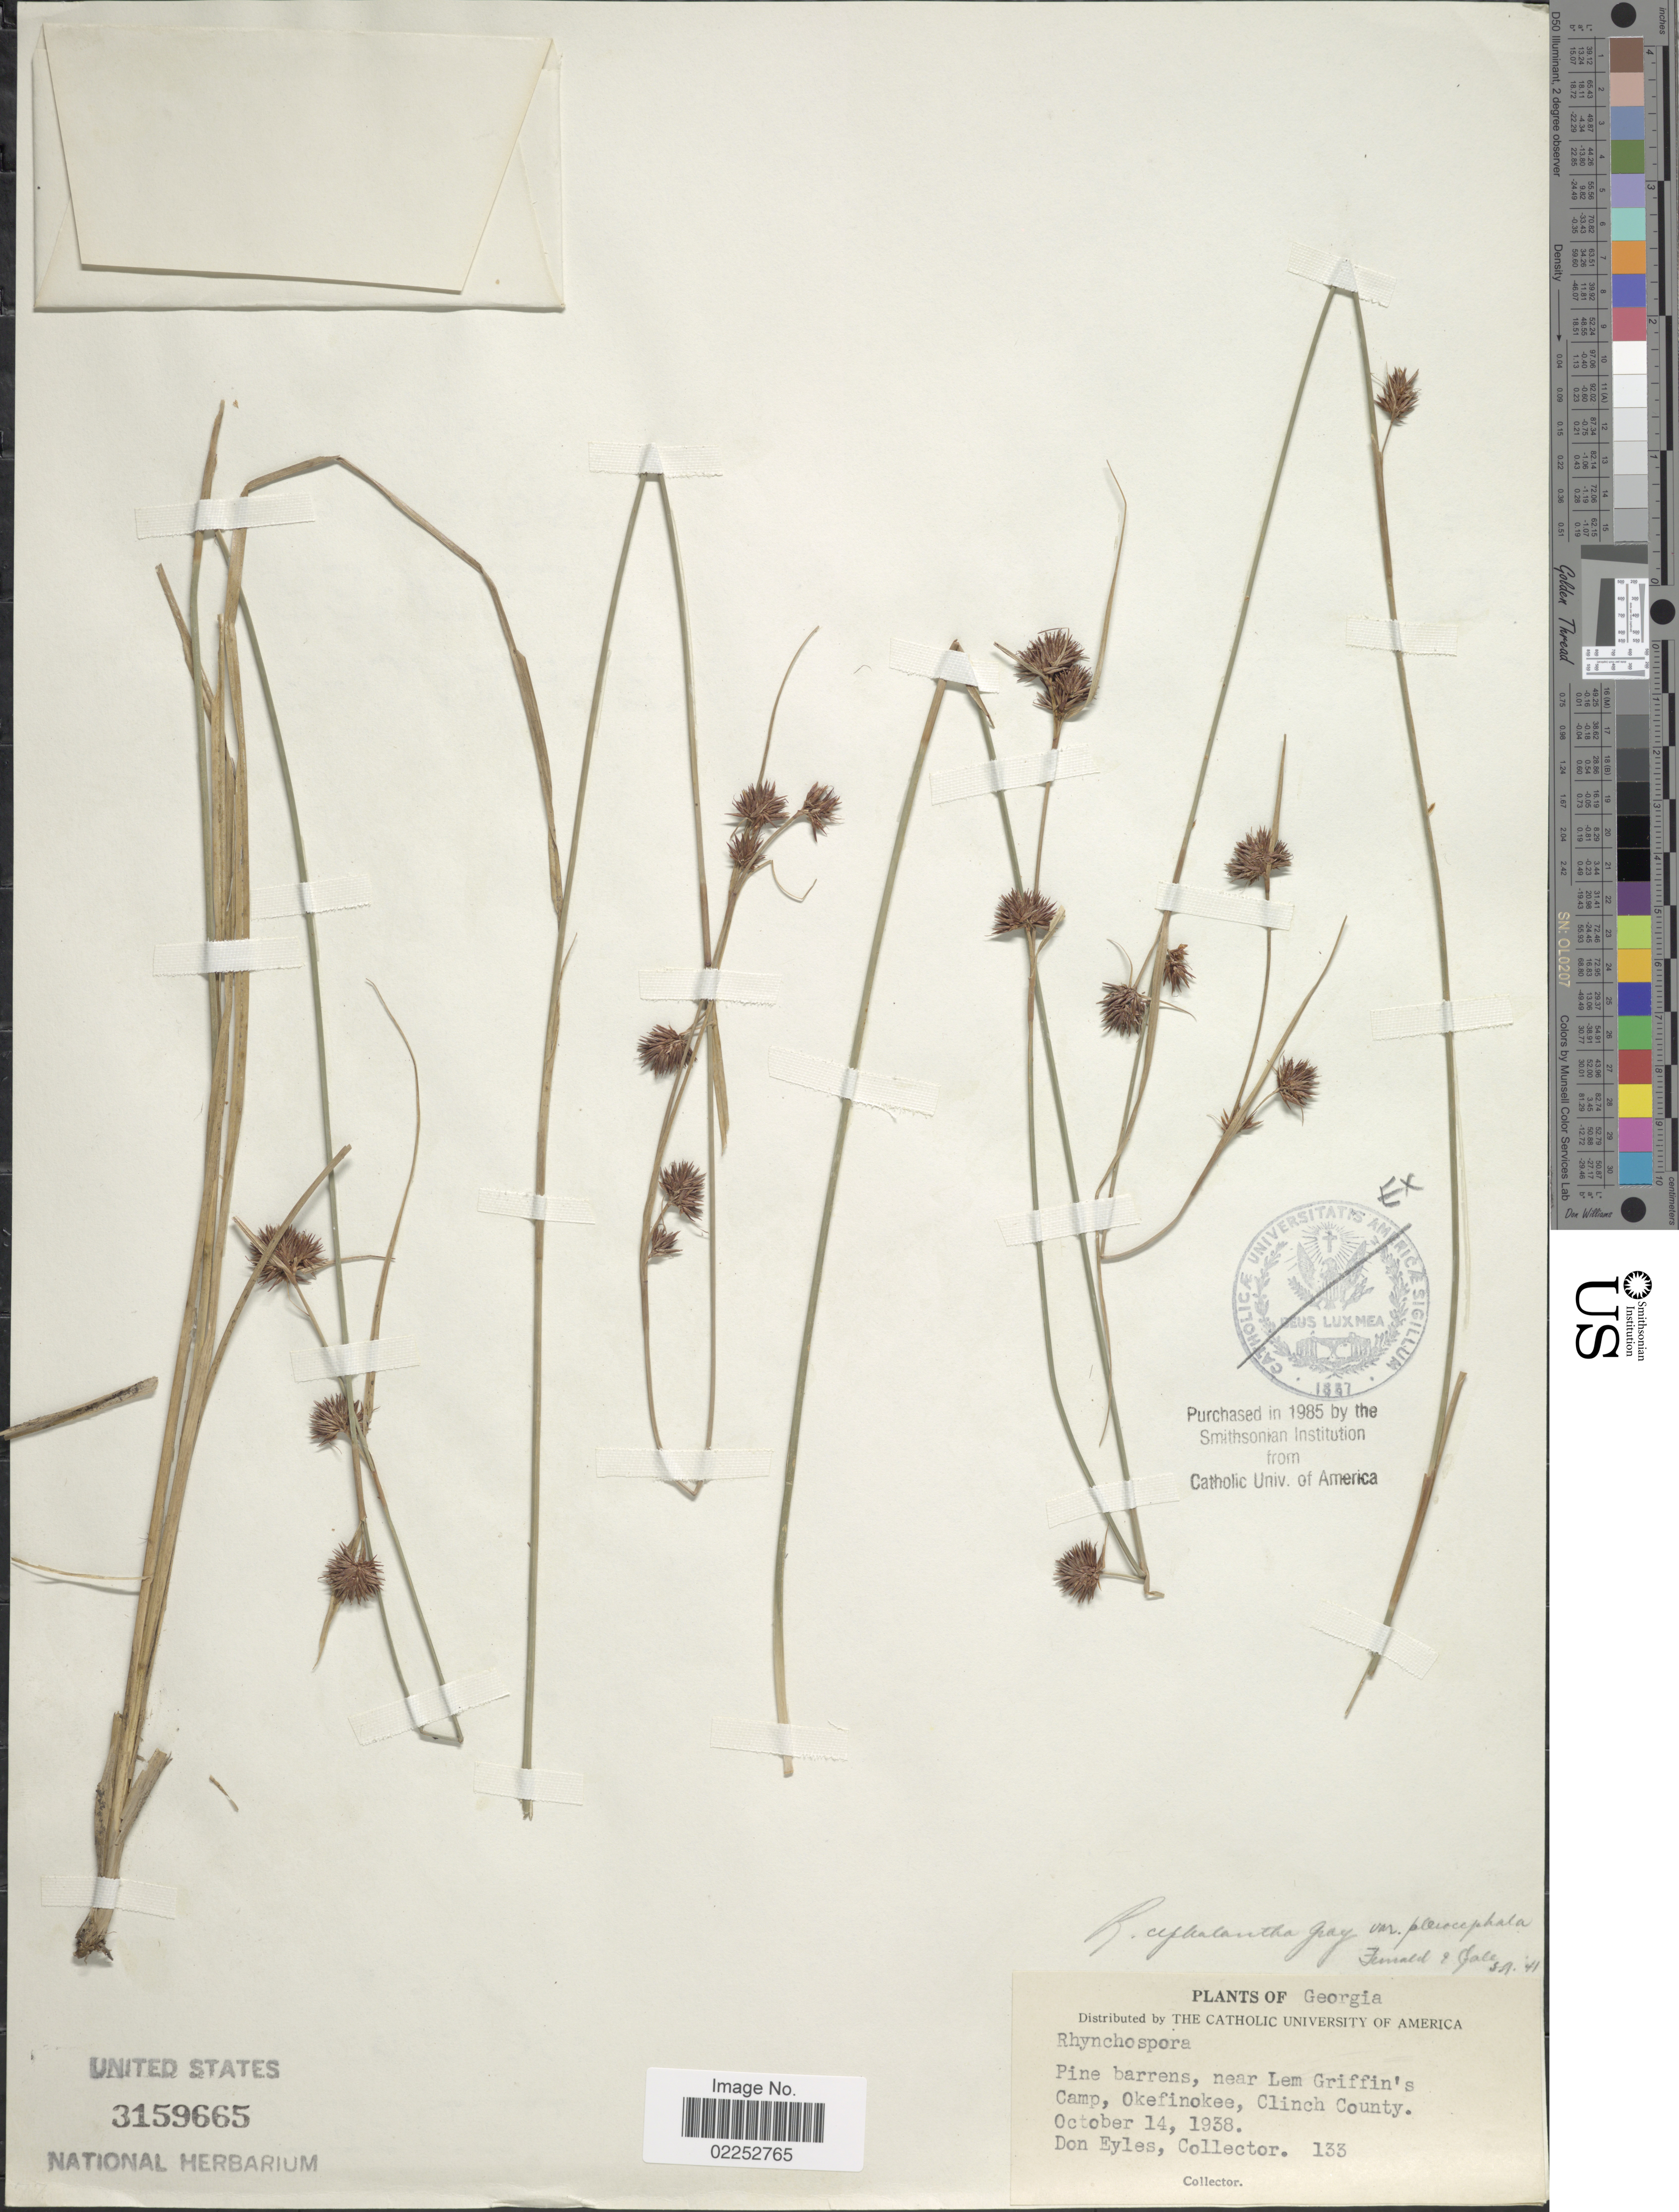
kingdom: Plantae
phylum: Tracheophyta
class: Liliopsida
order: Poales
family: Cyperaceae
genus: Rhynchospora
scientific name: Rhynchospora cephalantha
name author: A. Gray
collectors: D. Eyles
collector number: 133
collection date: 1938-10-14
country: United States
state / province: Georgia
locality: Near Lem Griffin's Camp, Okefinokee, Clinch County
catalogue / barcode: US 3159665